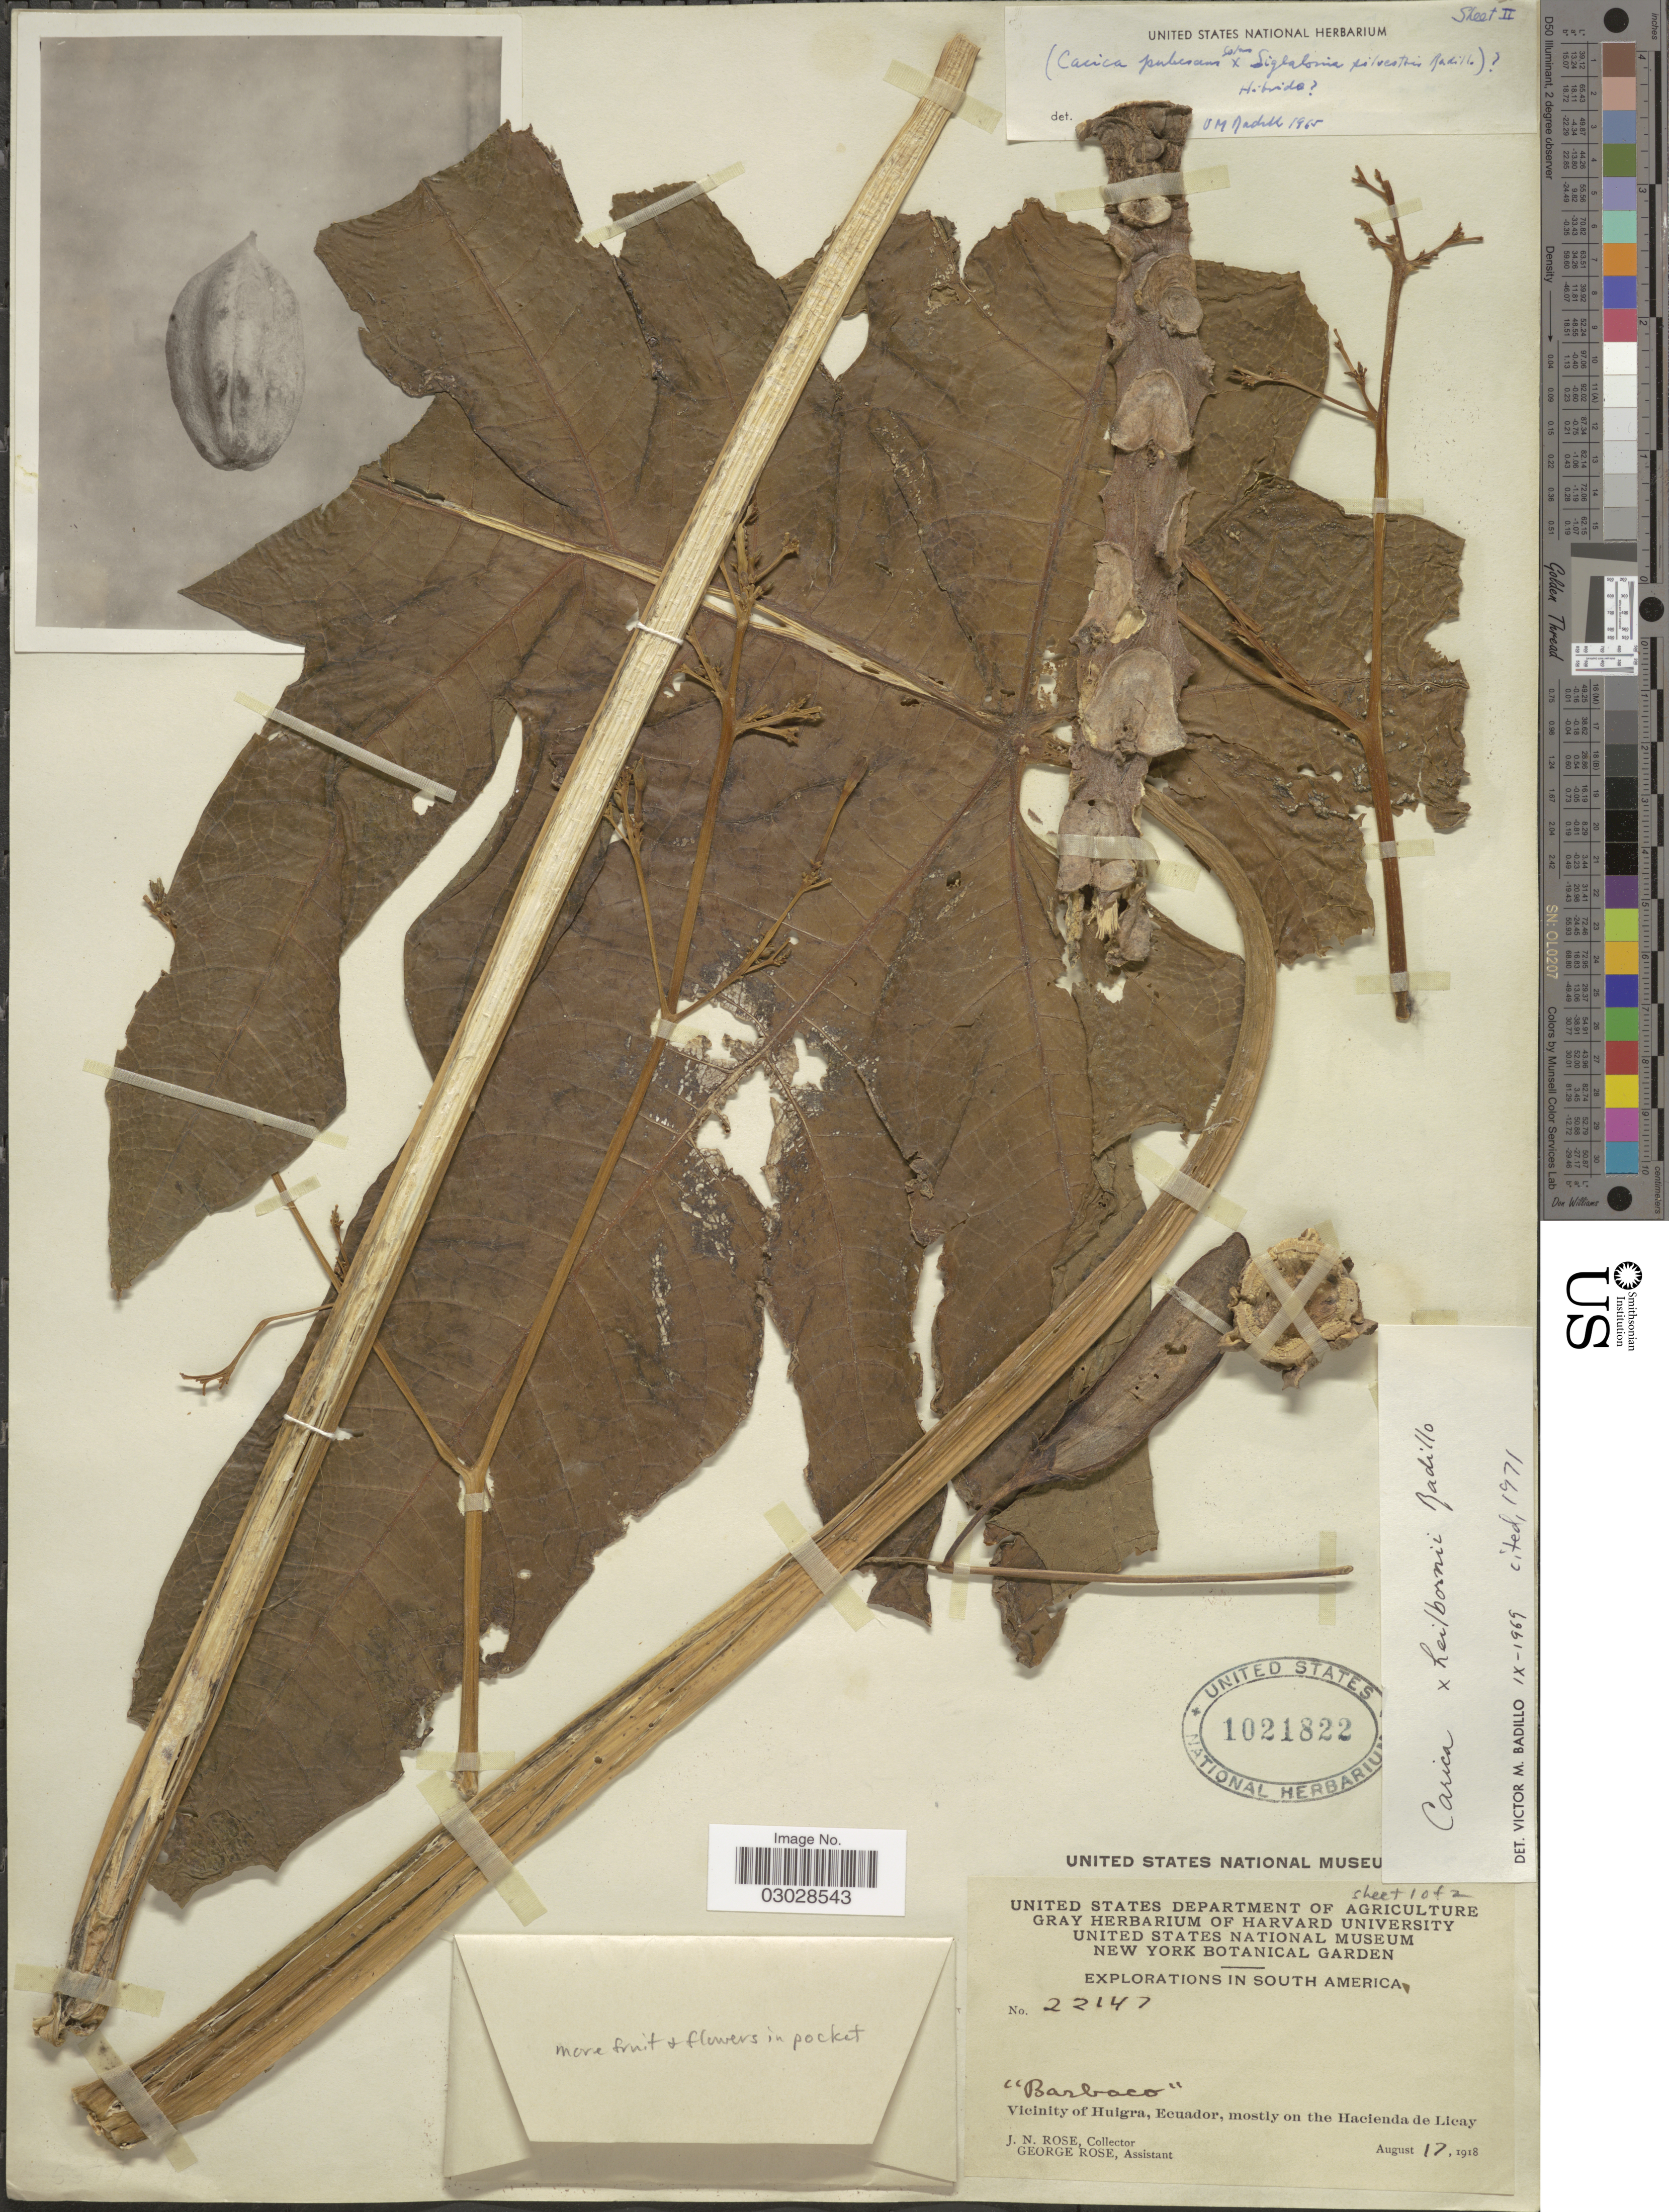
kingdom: Plantae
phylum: Tracheophyta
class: Magnoliopsida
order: Brassicales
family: Caricaceae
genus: Vasconcellea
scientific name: Vasconcellea x pentagona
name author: (Heilborn) Mabb.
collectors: J. N. Rose & G. Rose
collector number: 22147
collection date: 1918-08-17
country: Ecuador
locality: Vicinity of Huigra, mostly on the Hacienda de Licay.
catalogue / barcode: US 1021822